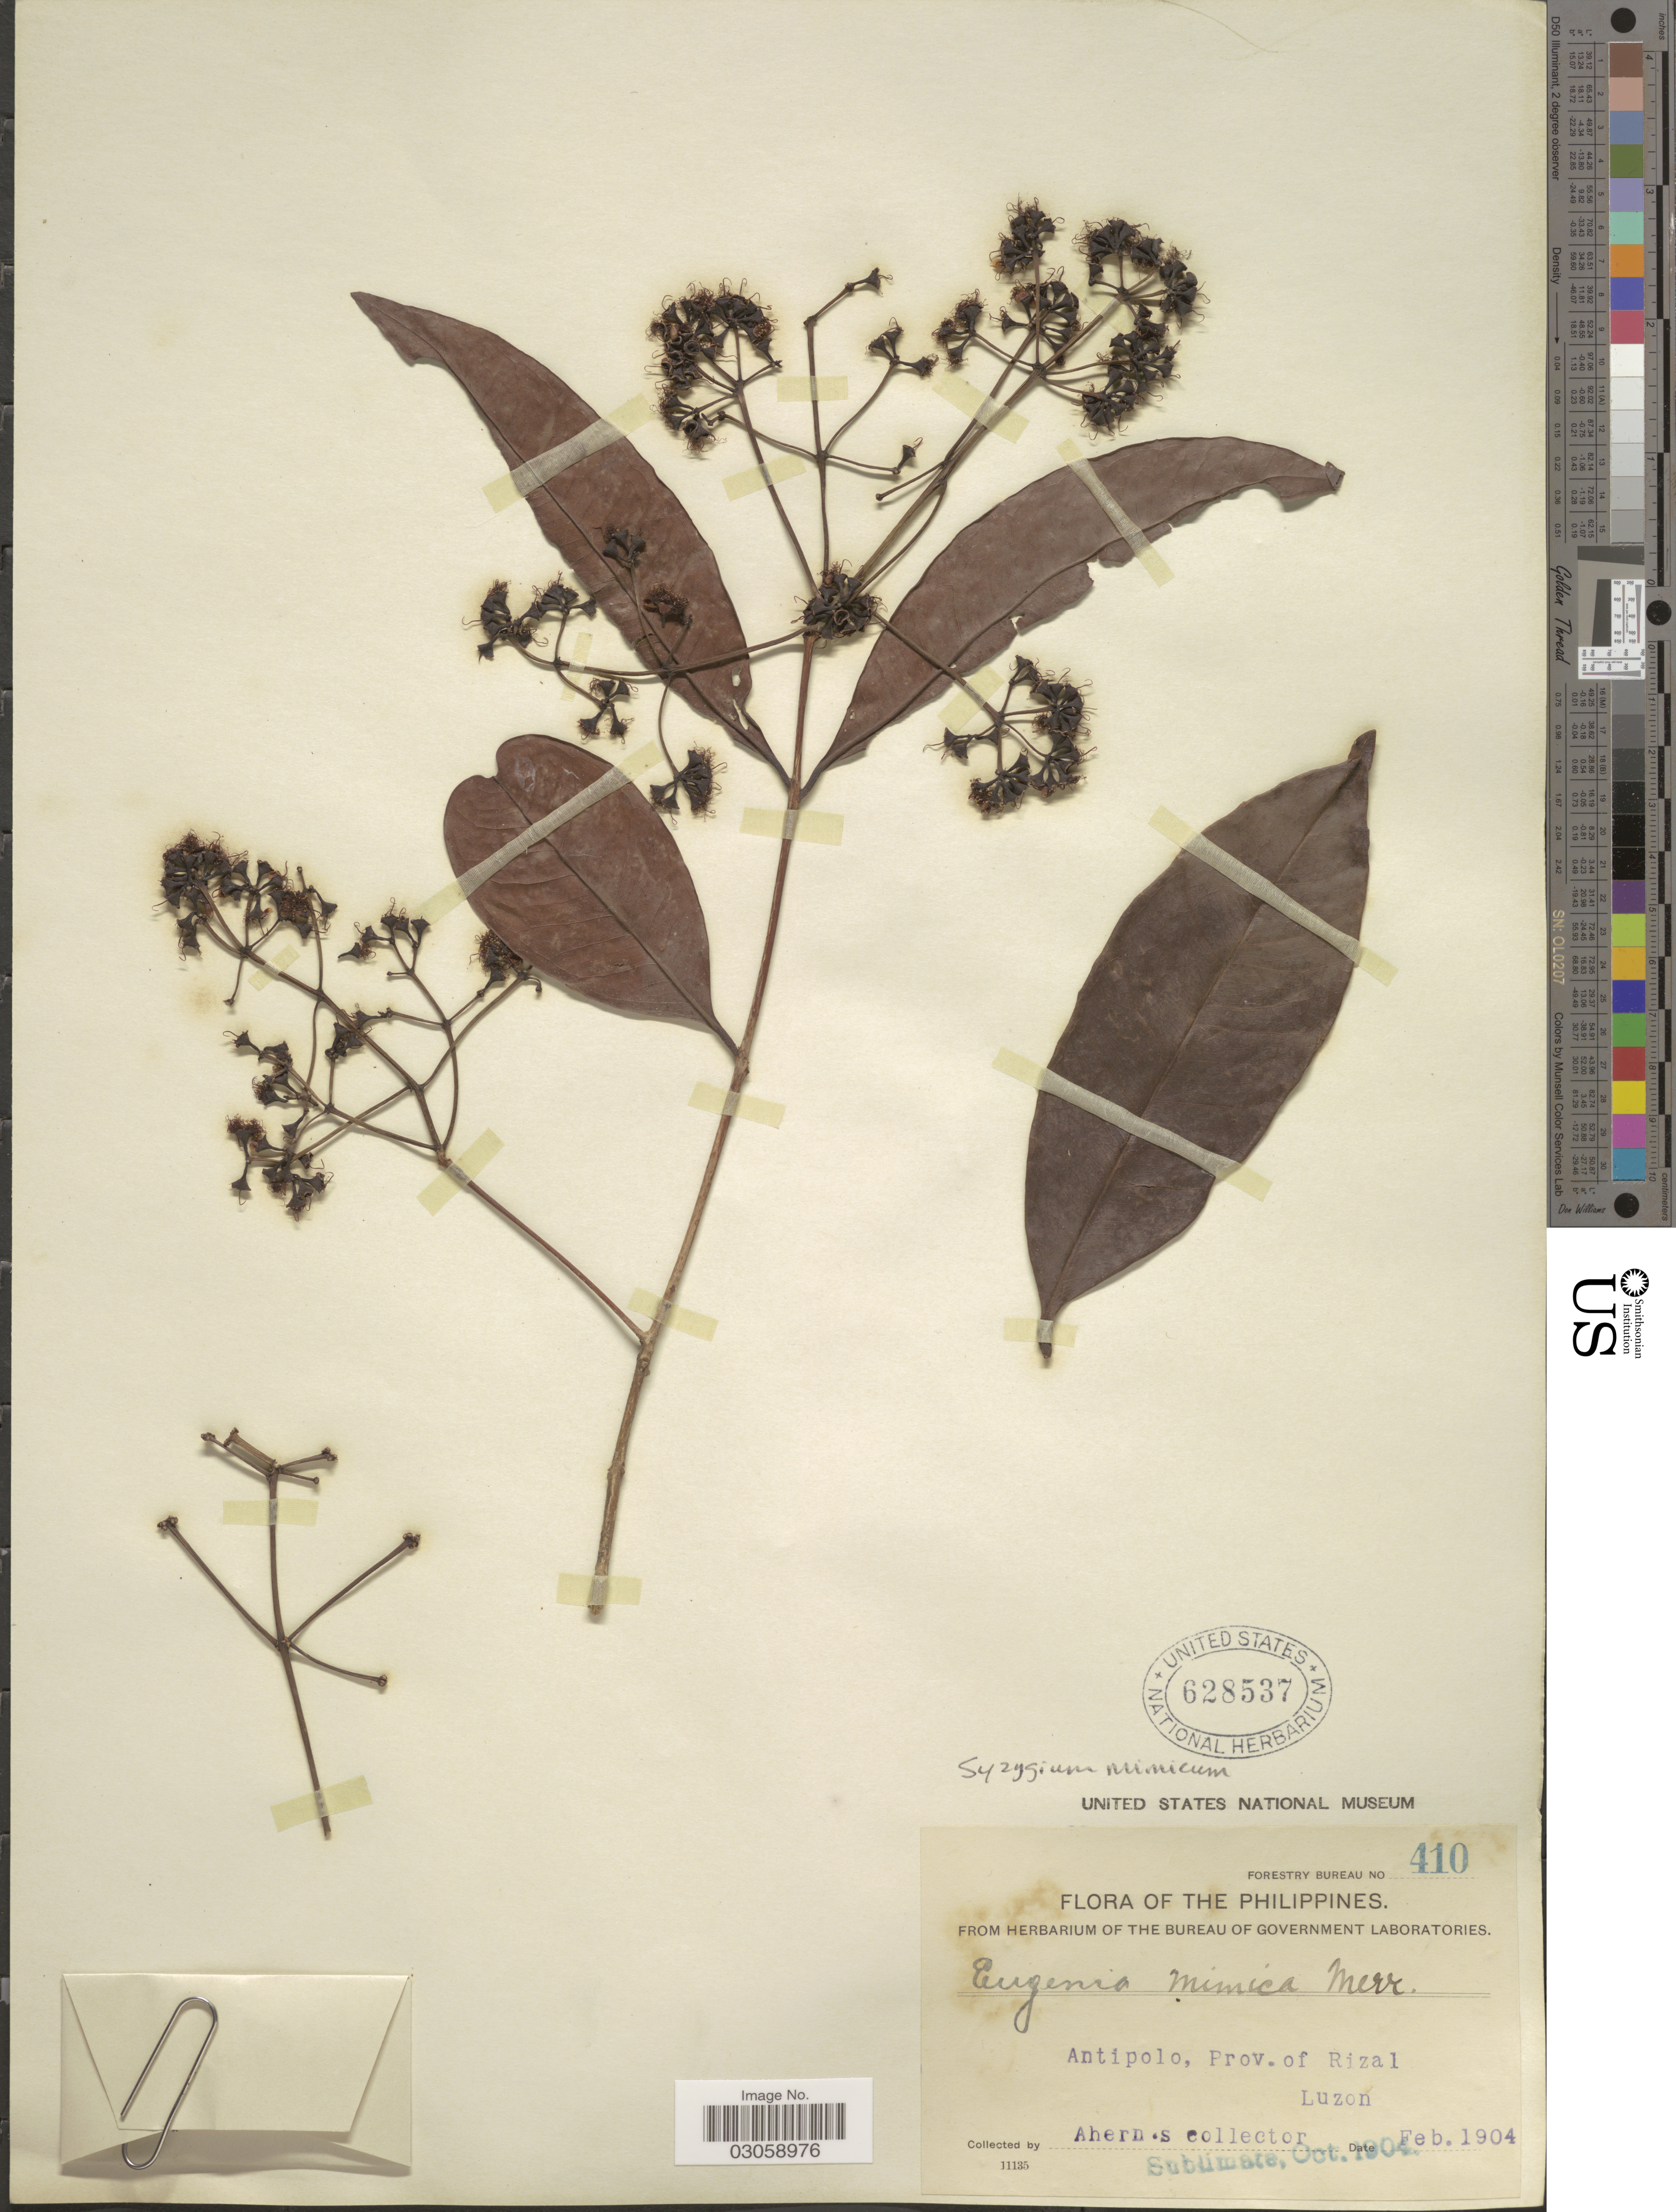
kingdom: Plantae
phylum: Tracheophyta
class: Magnoliopsida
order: Myrtales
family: Myrtaceae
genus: Syzygium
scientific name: Syzygium mimicum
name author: (Merr.) Merr.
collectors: Ahern's collector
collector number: Forestry Bureau 410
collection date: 1904-02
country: Philippines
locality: Antipolo, Prov. of Rizal, Luzon.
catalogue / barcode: US 628537